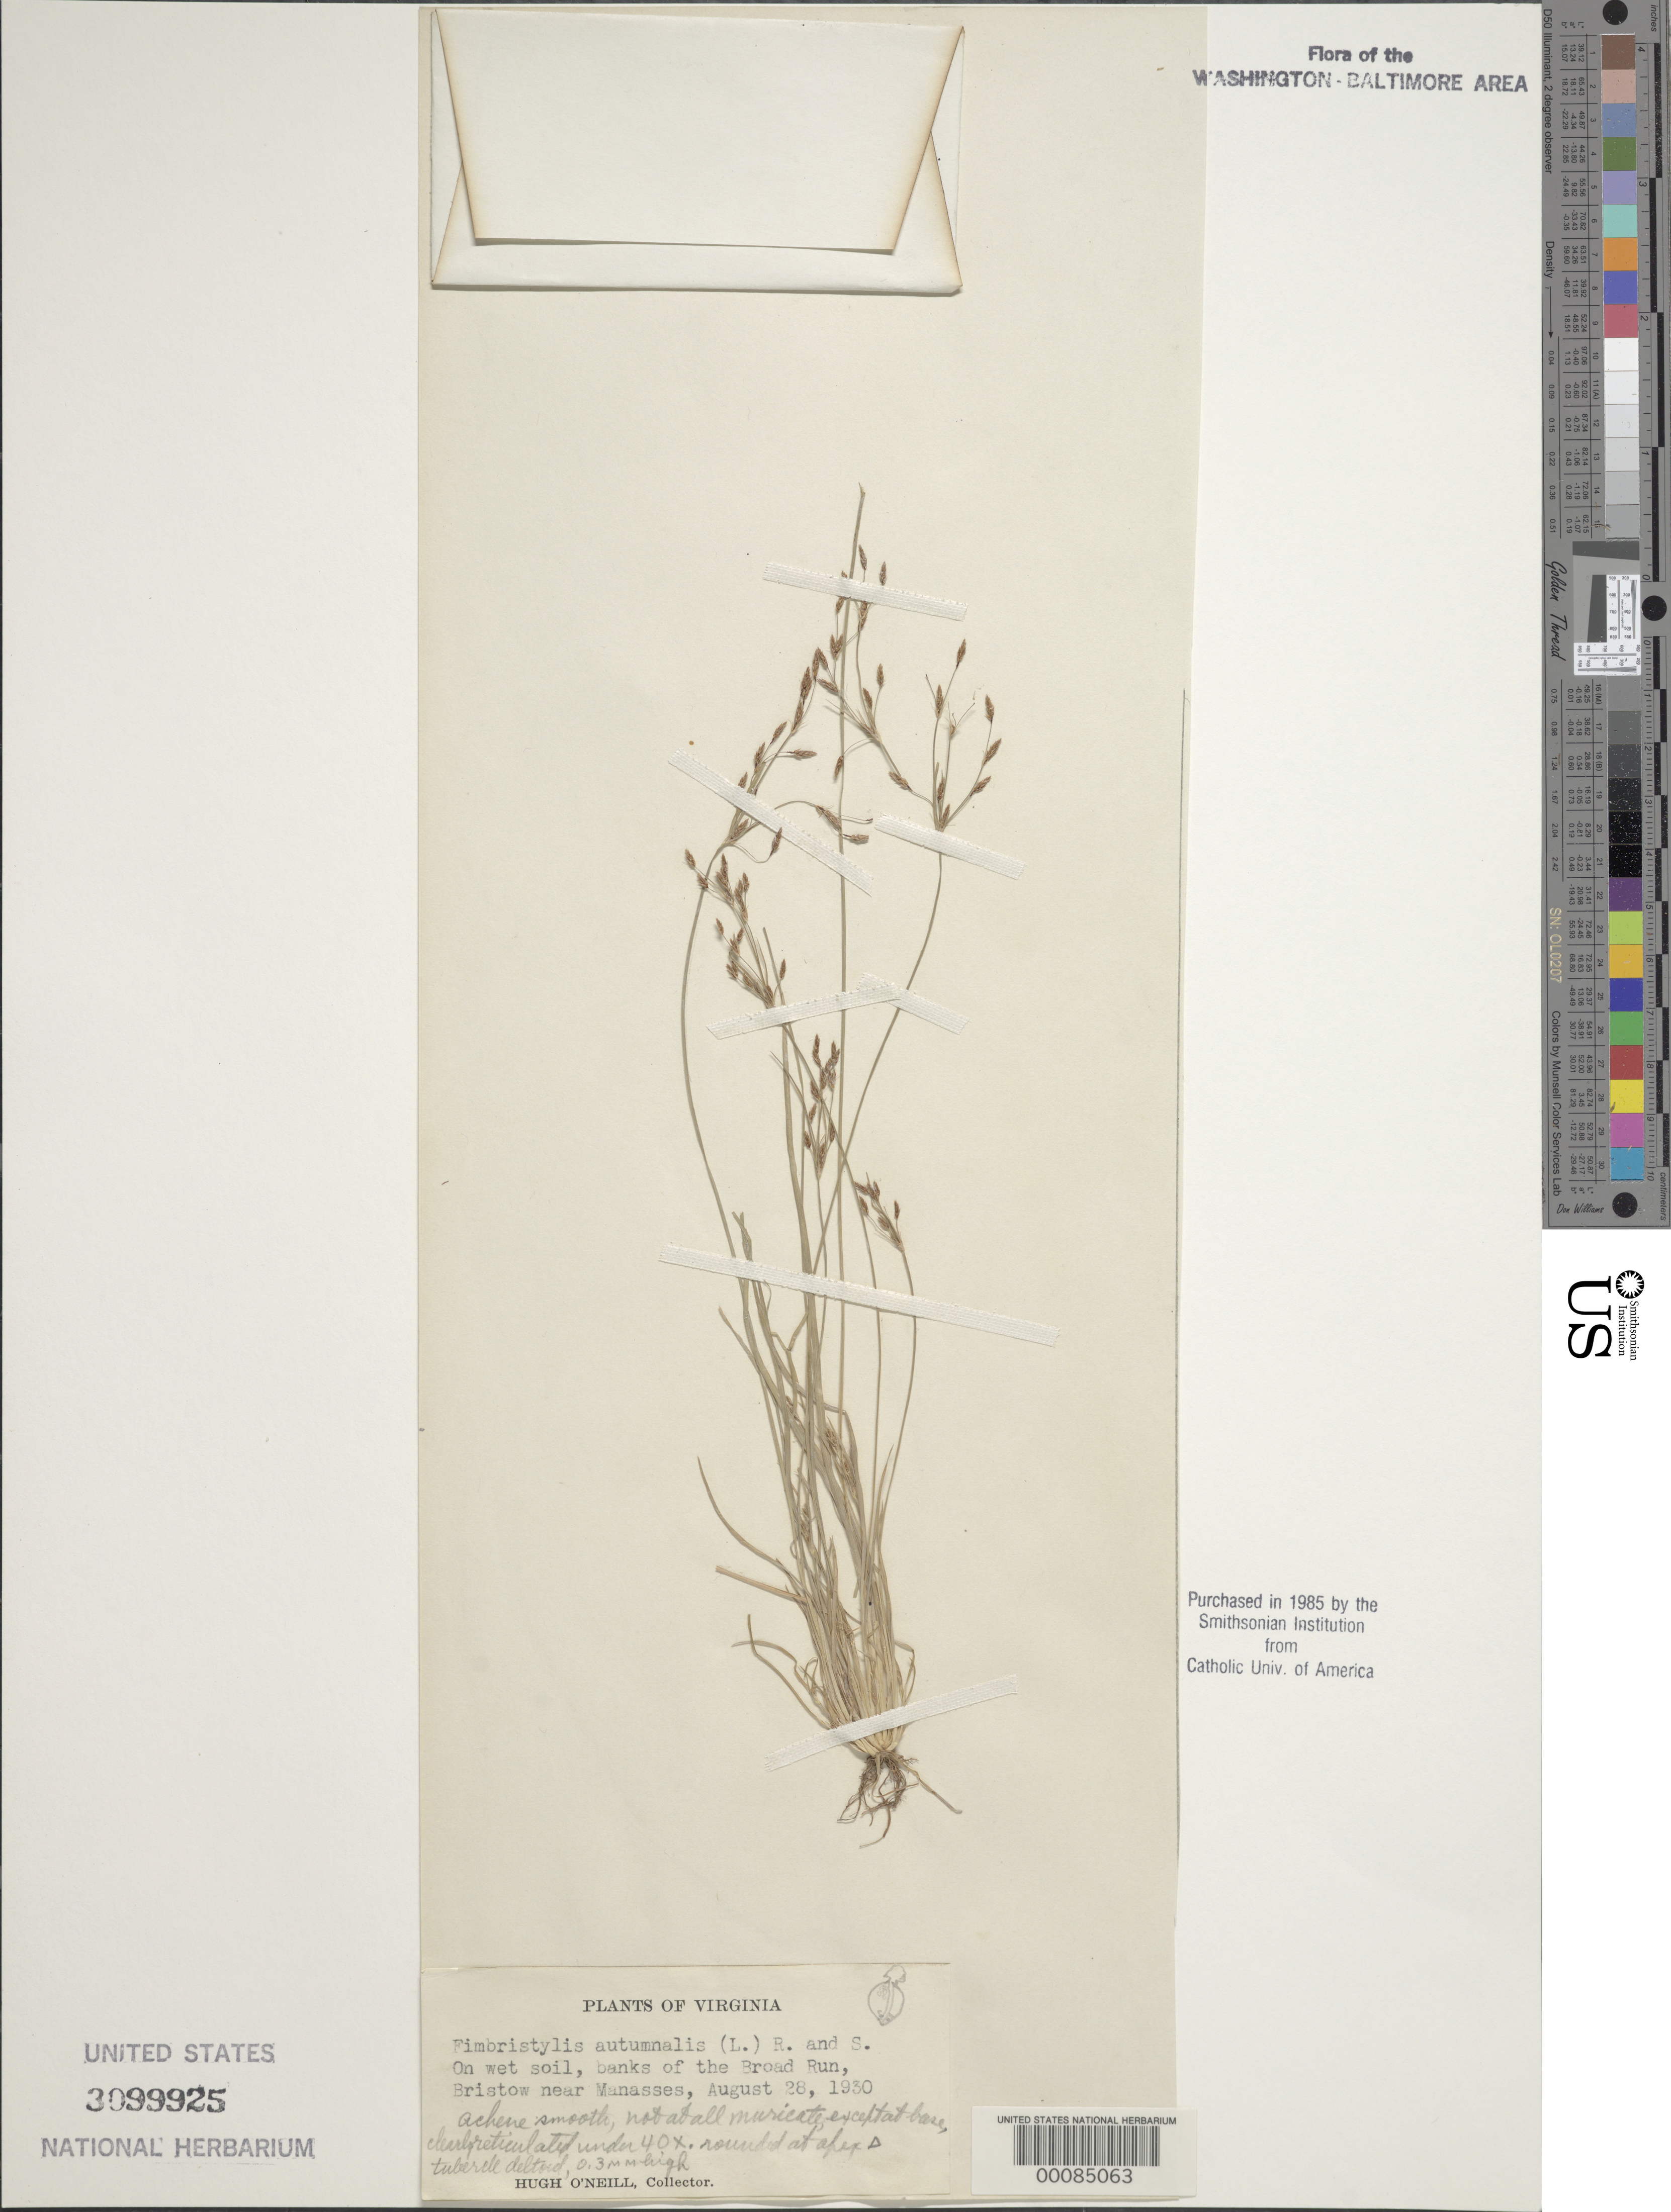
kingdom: Plantae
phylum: Tracheophyta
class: Liliopsida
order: Poales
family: Cyperaceae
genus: Fimbristylis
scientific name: Fimbristylis autumnalis (L.) Roem. & Schult.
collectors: H. O'Neill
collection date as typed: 28 Aug 1930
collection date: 1930-08-28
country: United States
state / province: Virginia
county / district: Prince William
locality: Broad Run Bristow near Manassas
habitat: Wet banks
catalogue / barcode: US 3099925